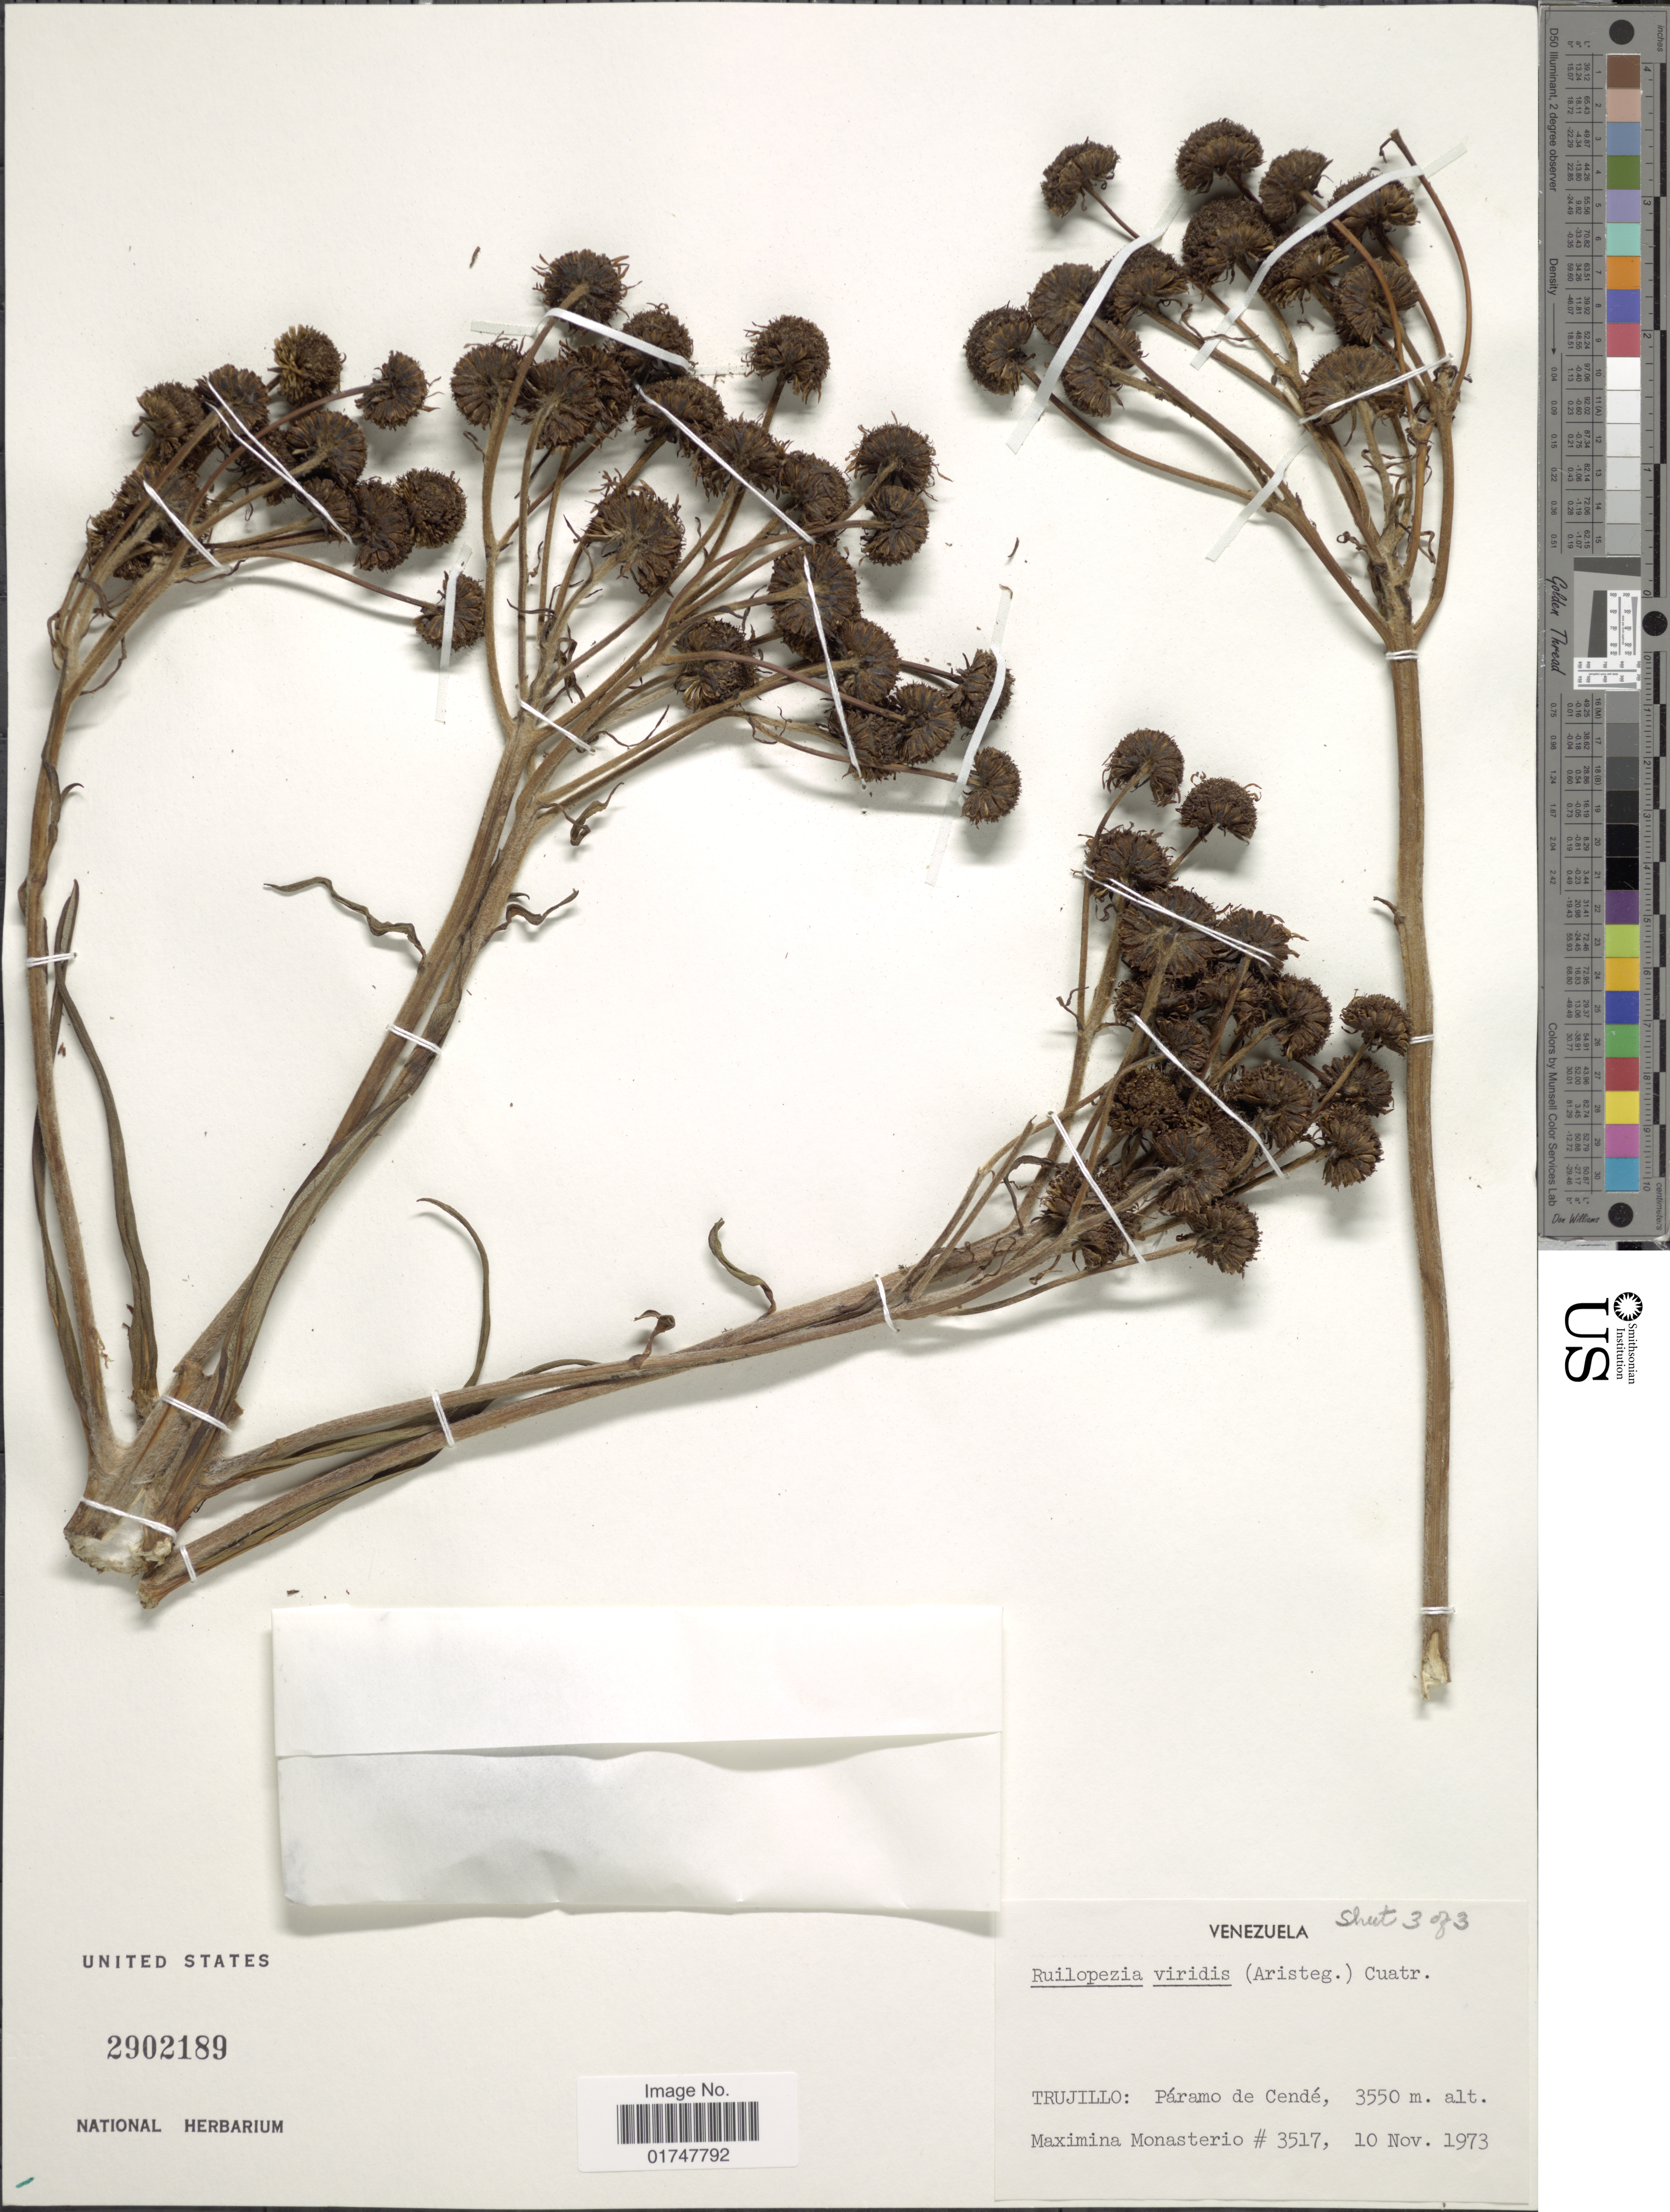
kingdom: Plantae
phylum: Tracheophyta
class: Magnoliopsida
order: Asterales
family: Asteraceae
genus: Ruilopezia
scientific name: Ruilopezia viridis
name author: (Aristeg.) Cuatrec.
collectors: M. Monasterio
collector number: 3517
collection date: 1973-11-10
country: Venezuela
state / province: Trujillo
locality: Páramo de Cendé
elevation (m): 3550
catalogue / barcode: US 2902189